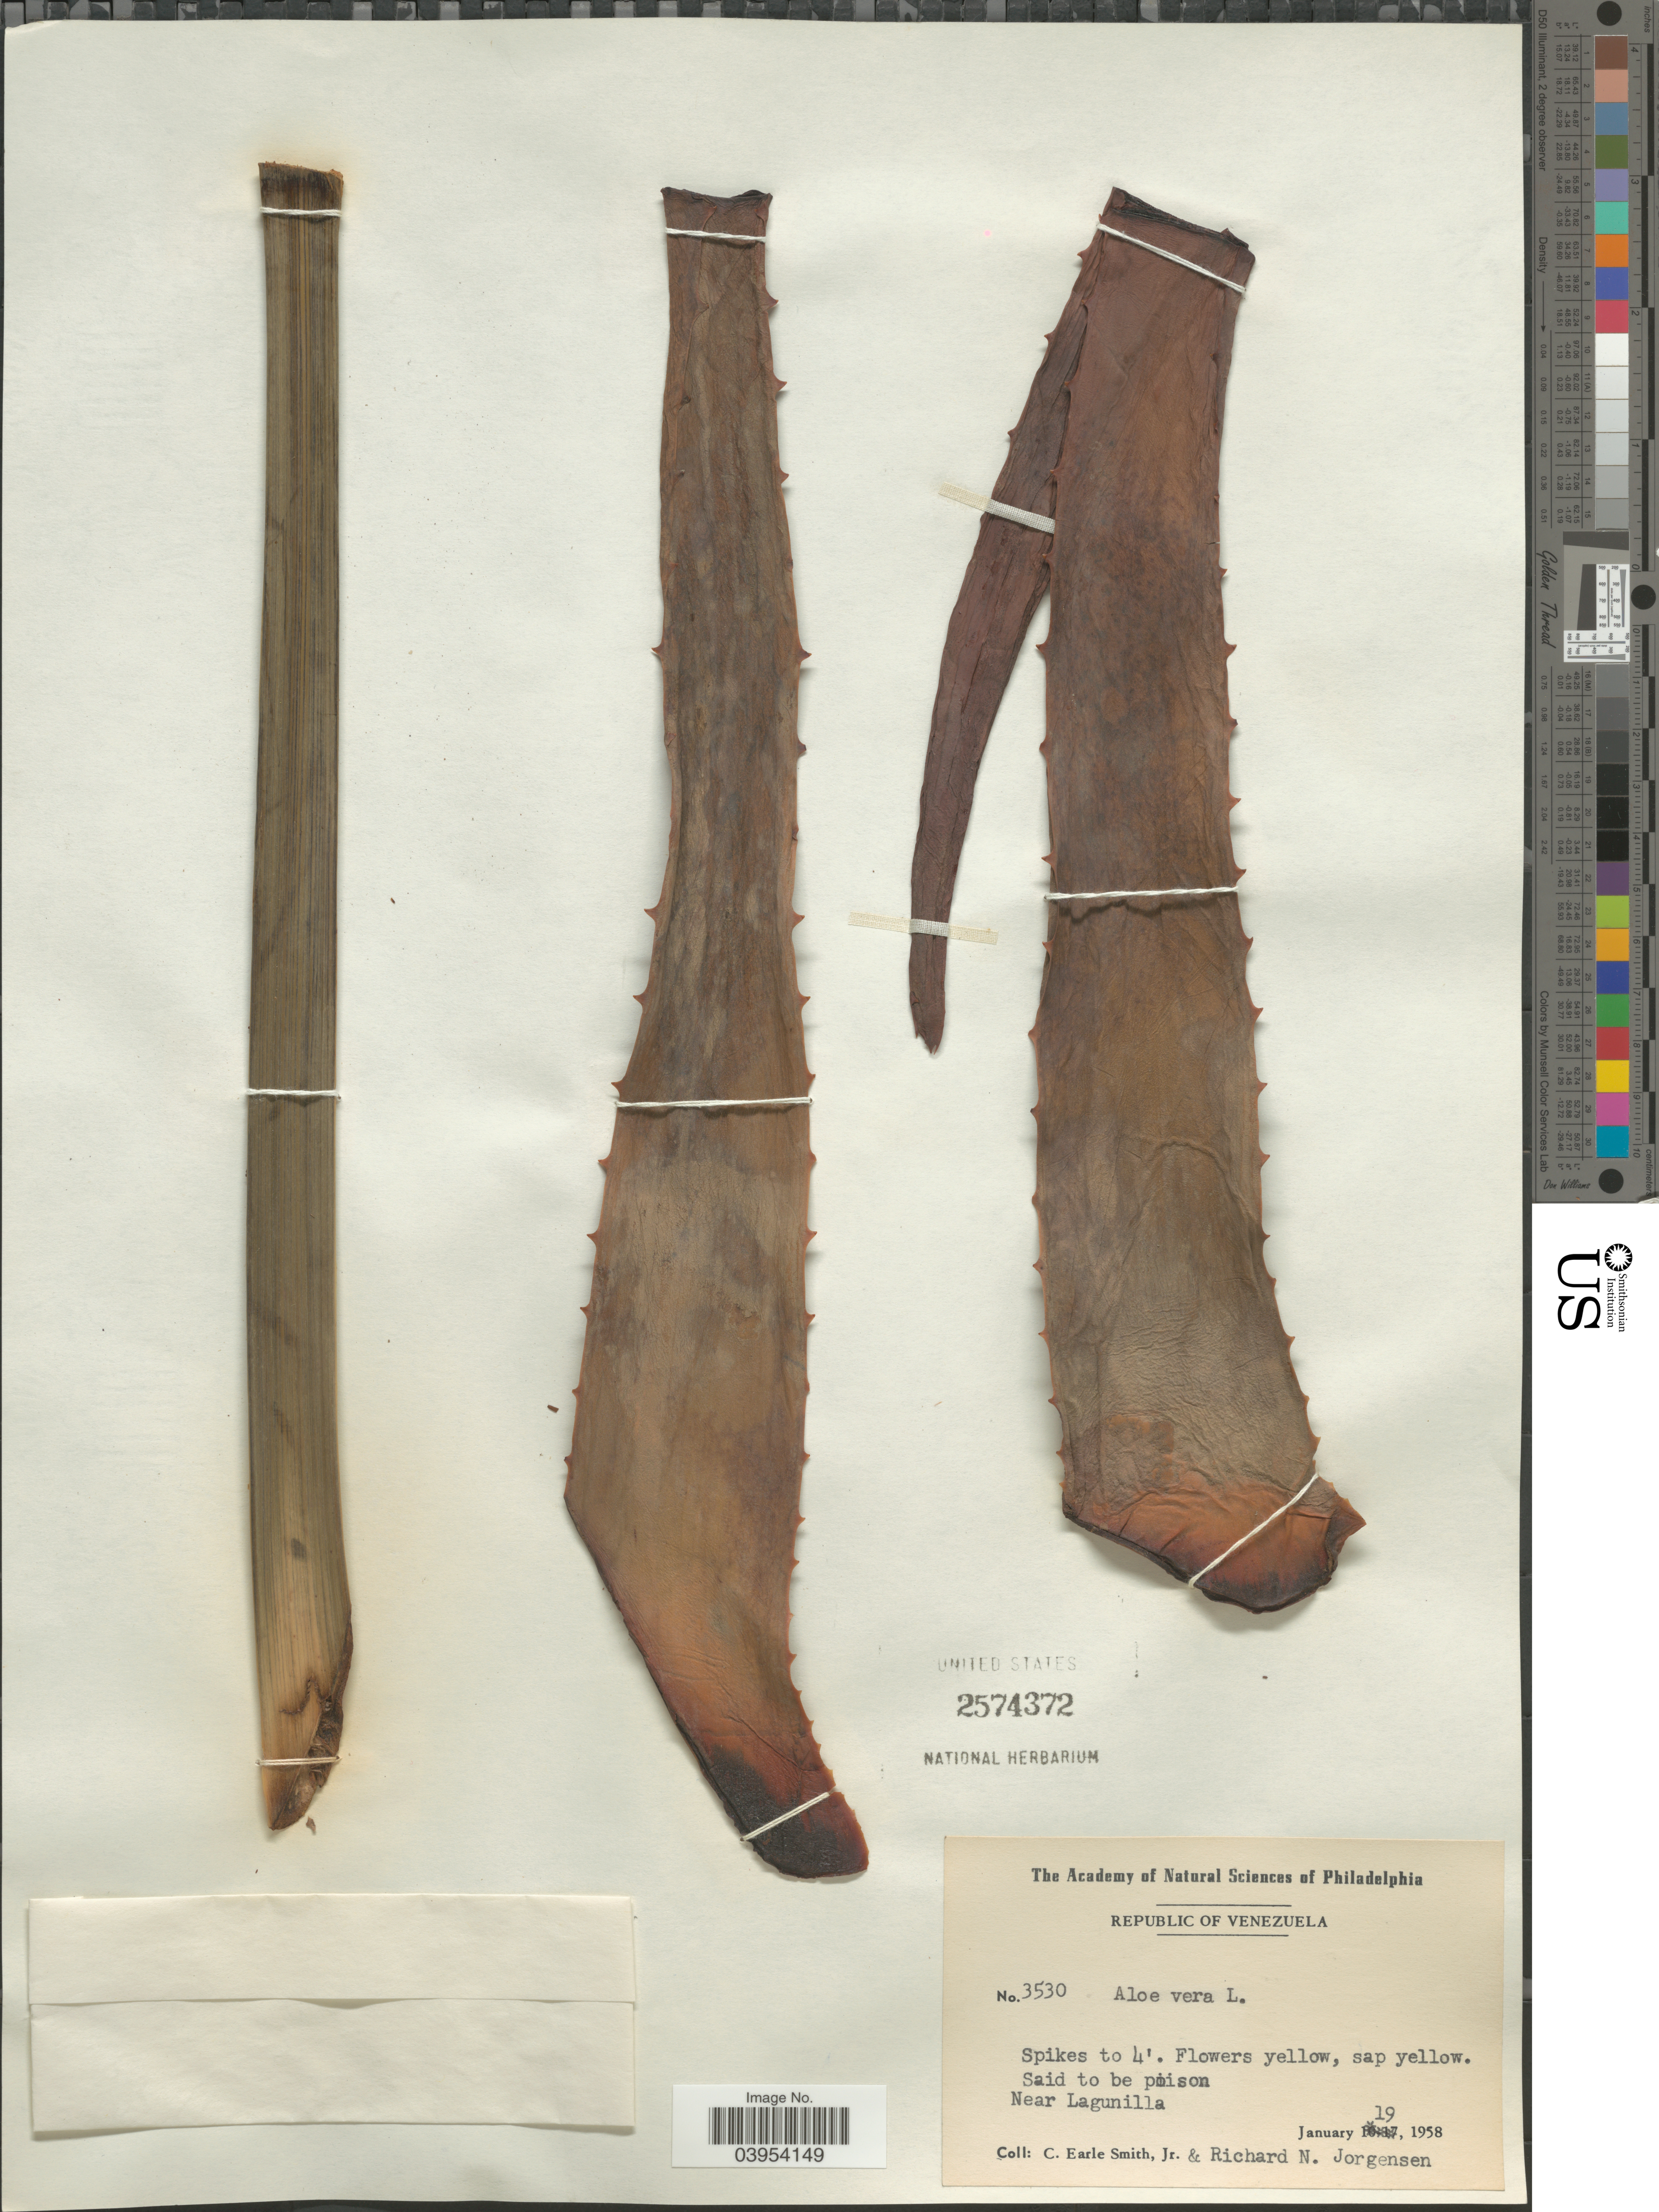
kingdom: Plantae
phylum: Tracheophyta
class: Liliopsida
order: Asparagales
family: Asphodelaceae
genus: Aloe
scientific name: Aloe vera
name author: L.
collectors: C. E. Smith Jr. & R. N. Jørgensen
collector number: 3530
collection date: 1958-01-19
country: Venezuela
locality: Near Lagunilla.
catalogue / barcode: US 2574372